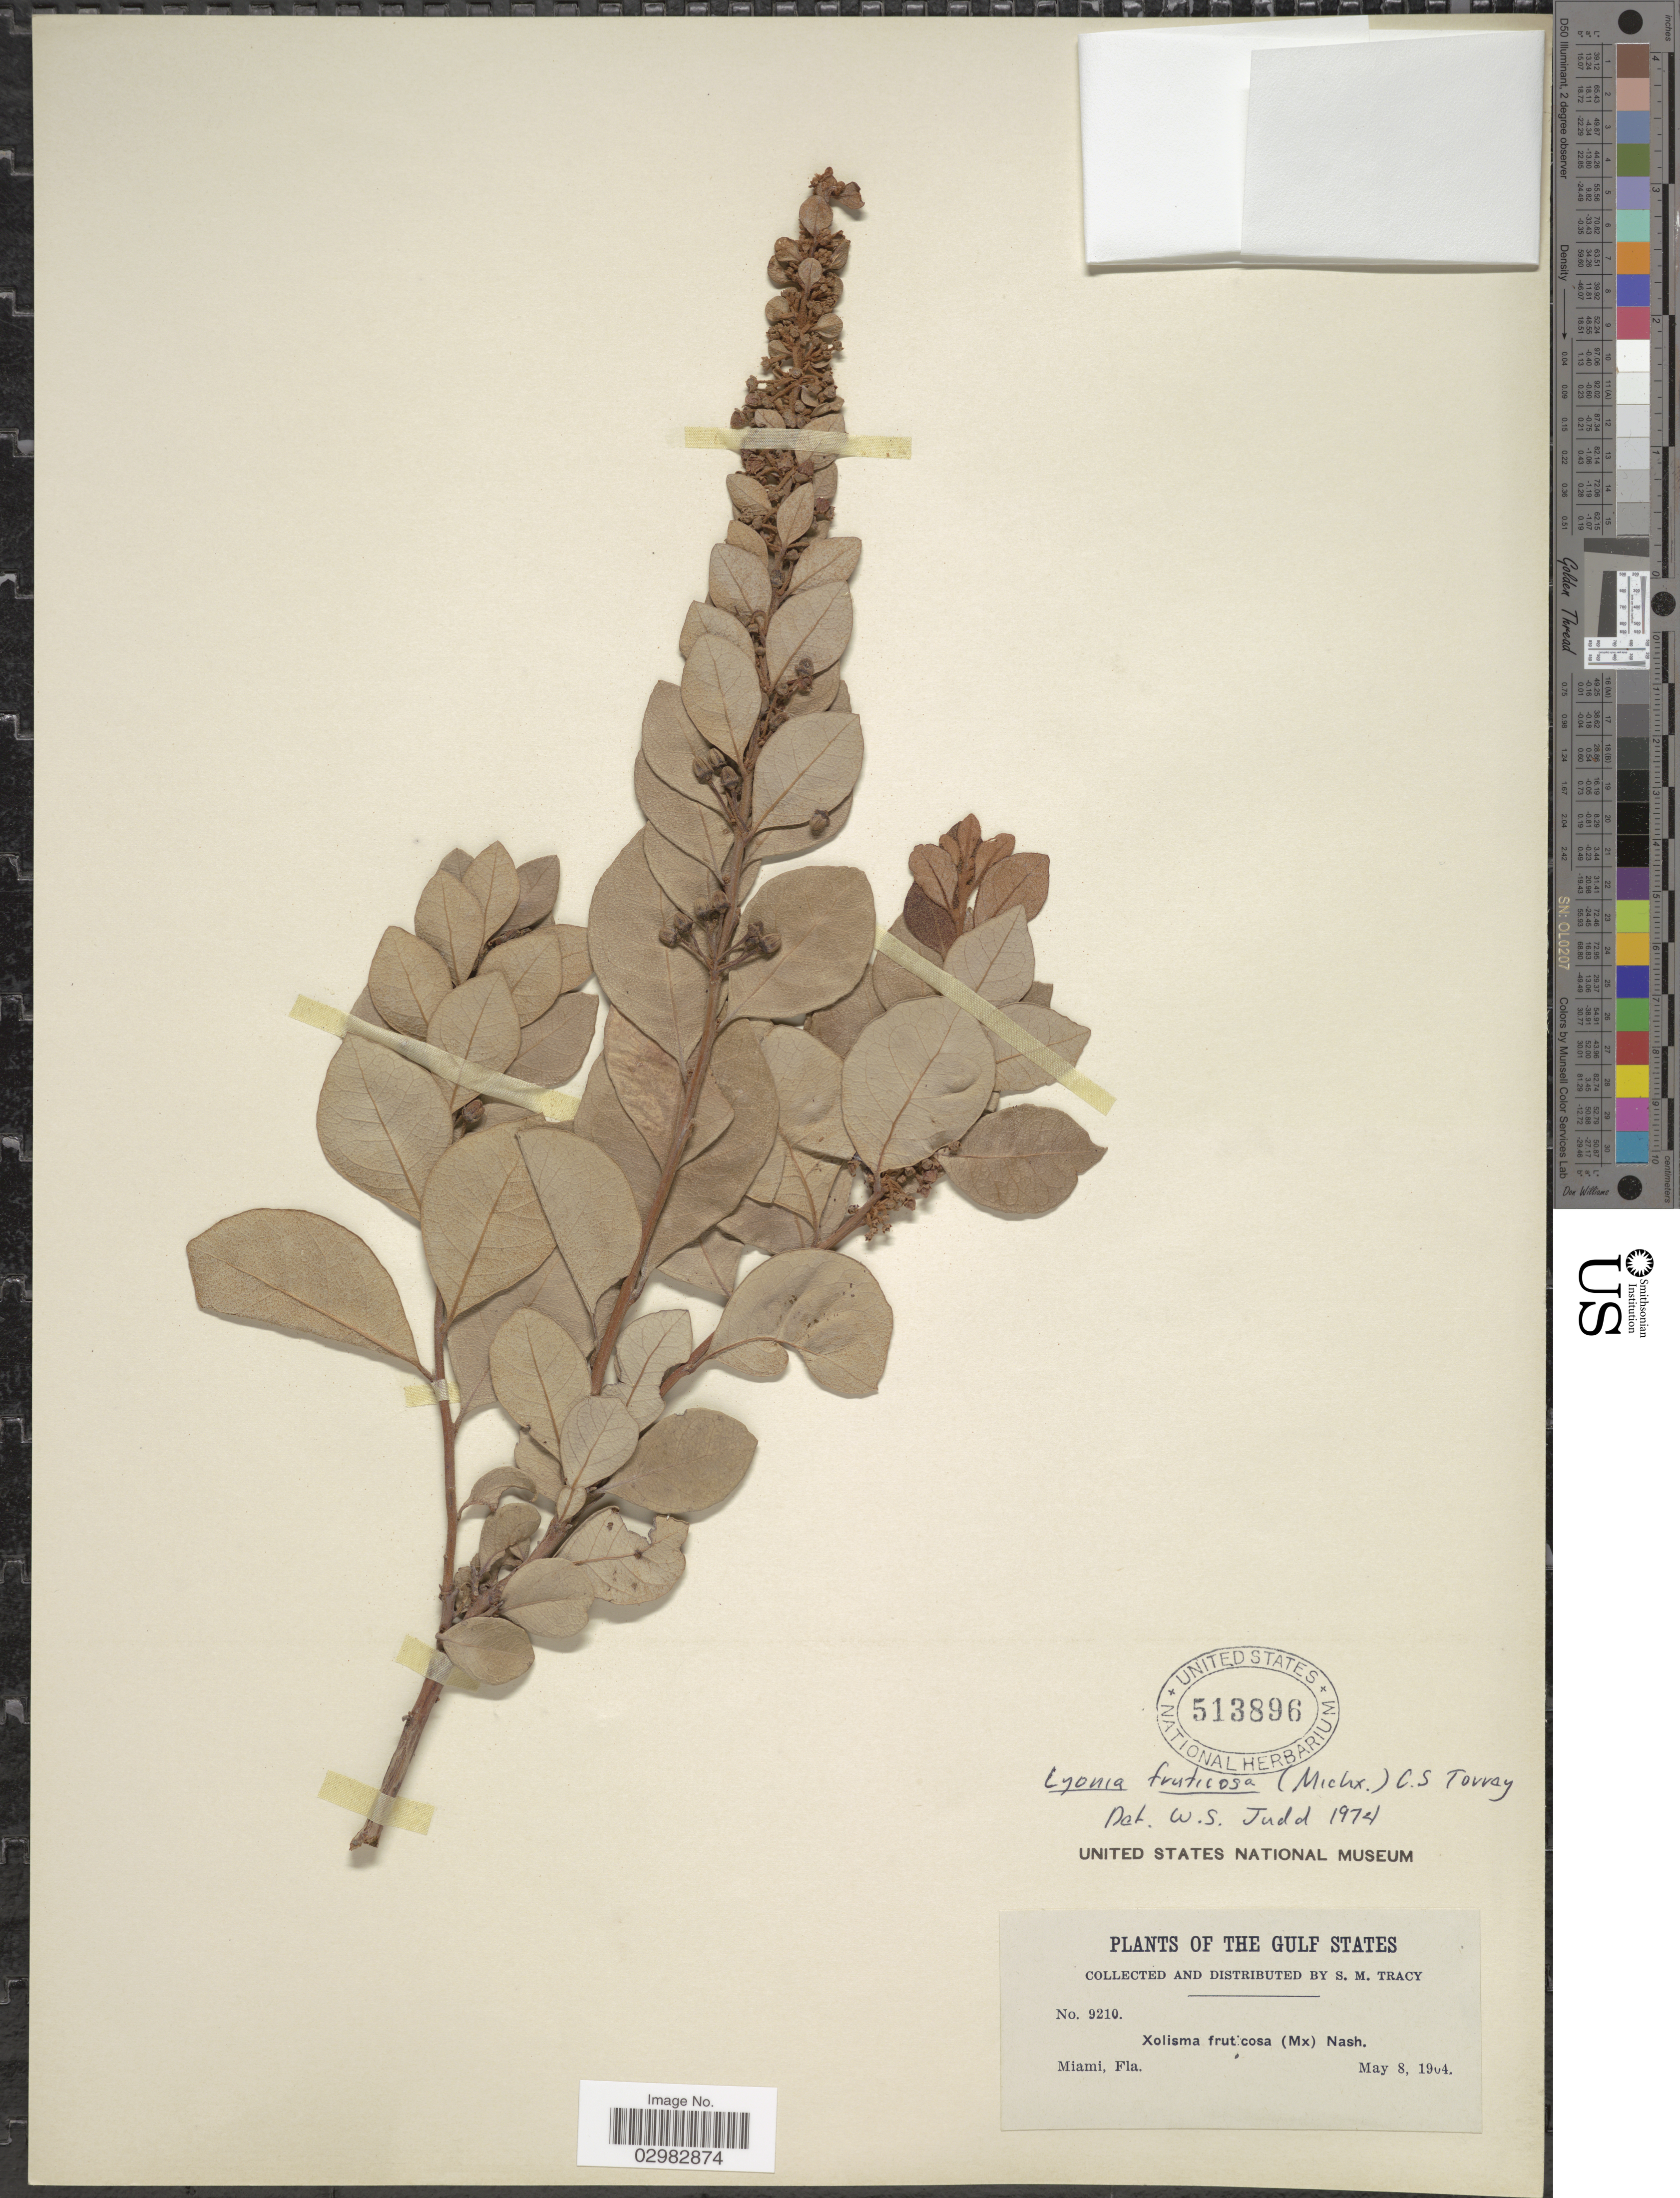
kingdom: Plantae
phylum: Tracheophyta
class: Magnoliopsida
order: Ericales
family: Ericaceae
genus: Lyonia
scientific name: Lyonia fruticosa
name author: (Michx.) G.S. Torr.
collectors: S. M. Tracy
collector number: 9210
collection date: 1904-05-08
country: United States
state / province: Florida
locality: The Gulf States, Miami.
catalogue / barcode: US 513896